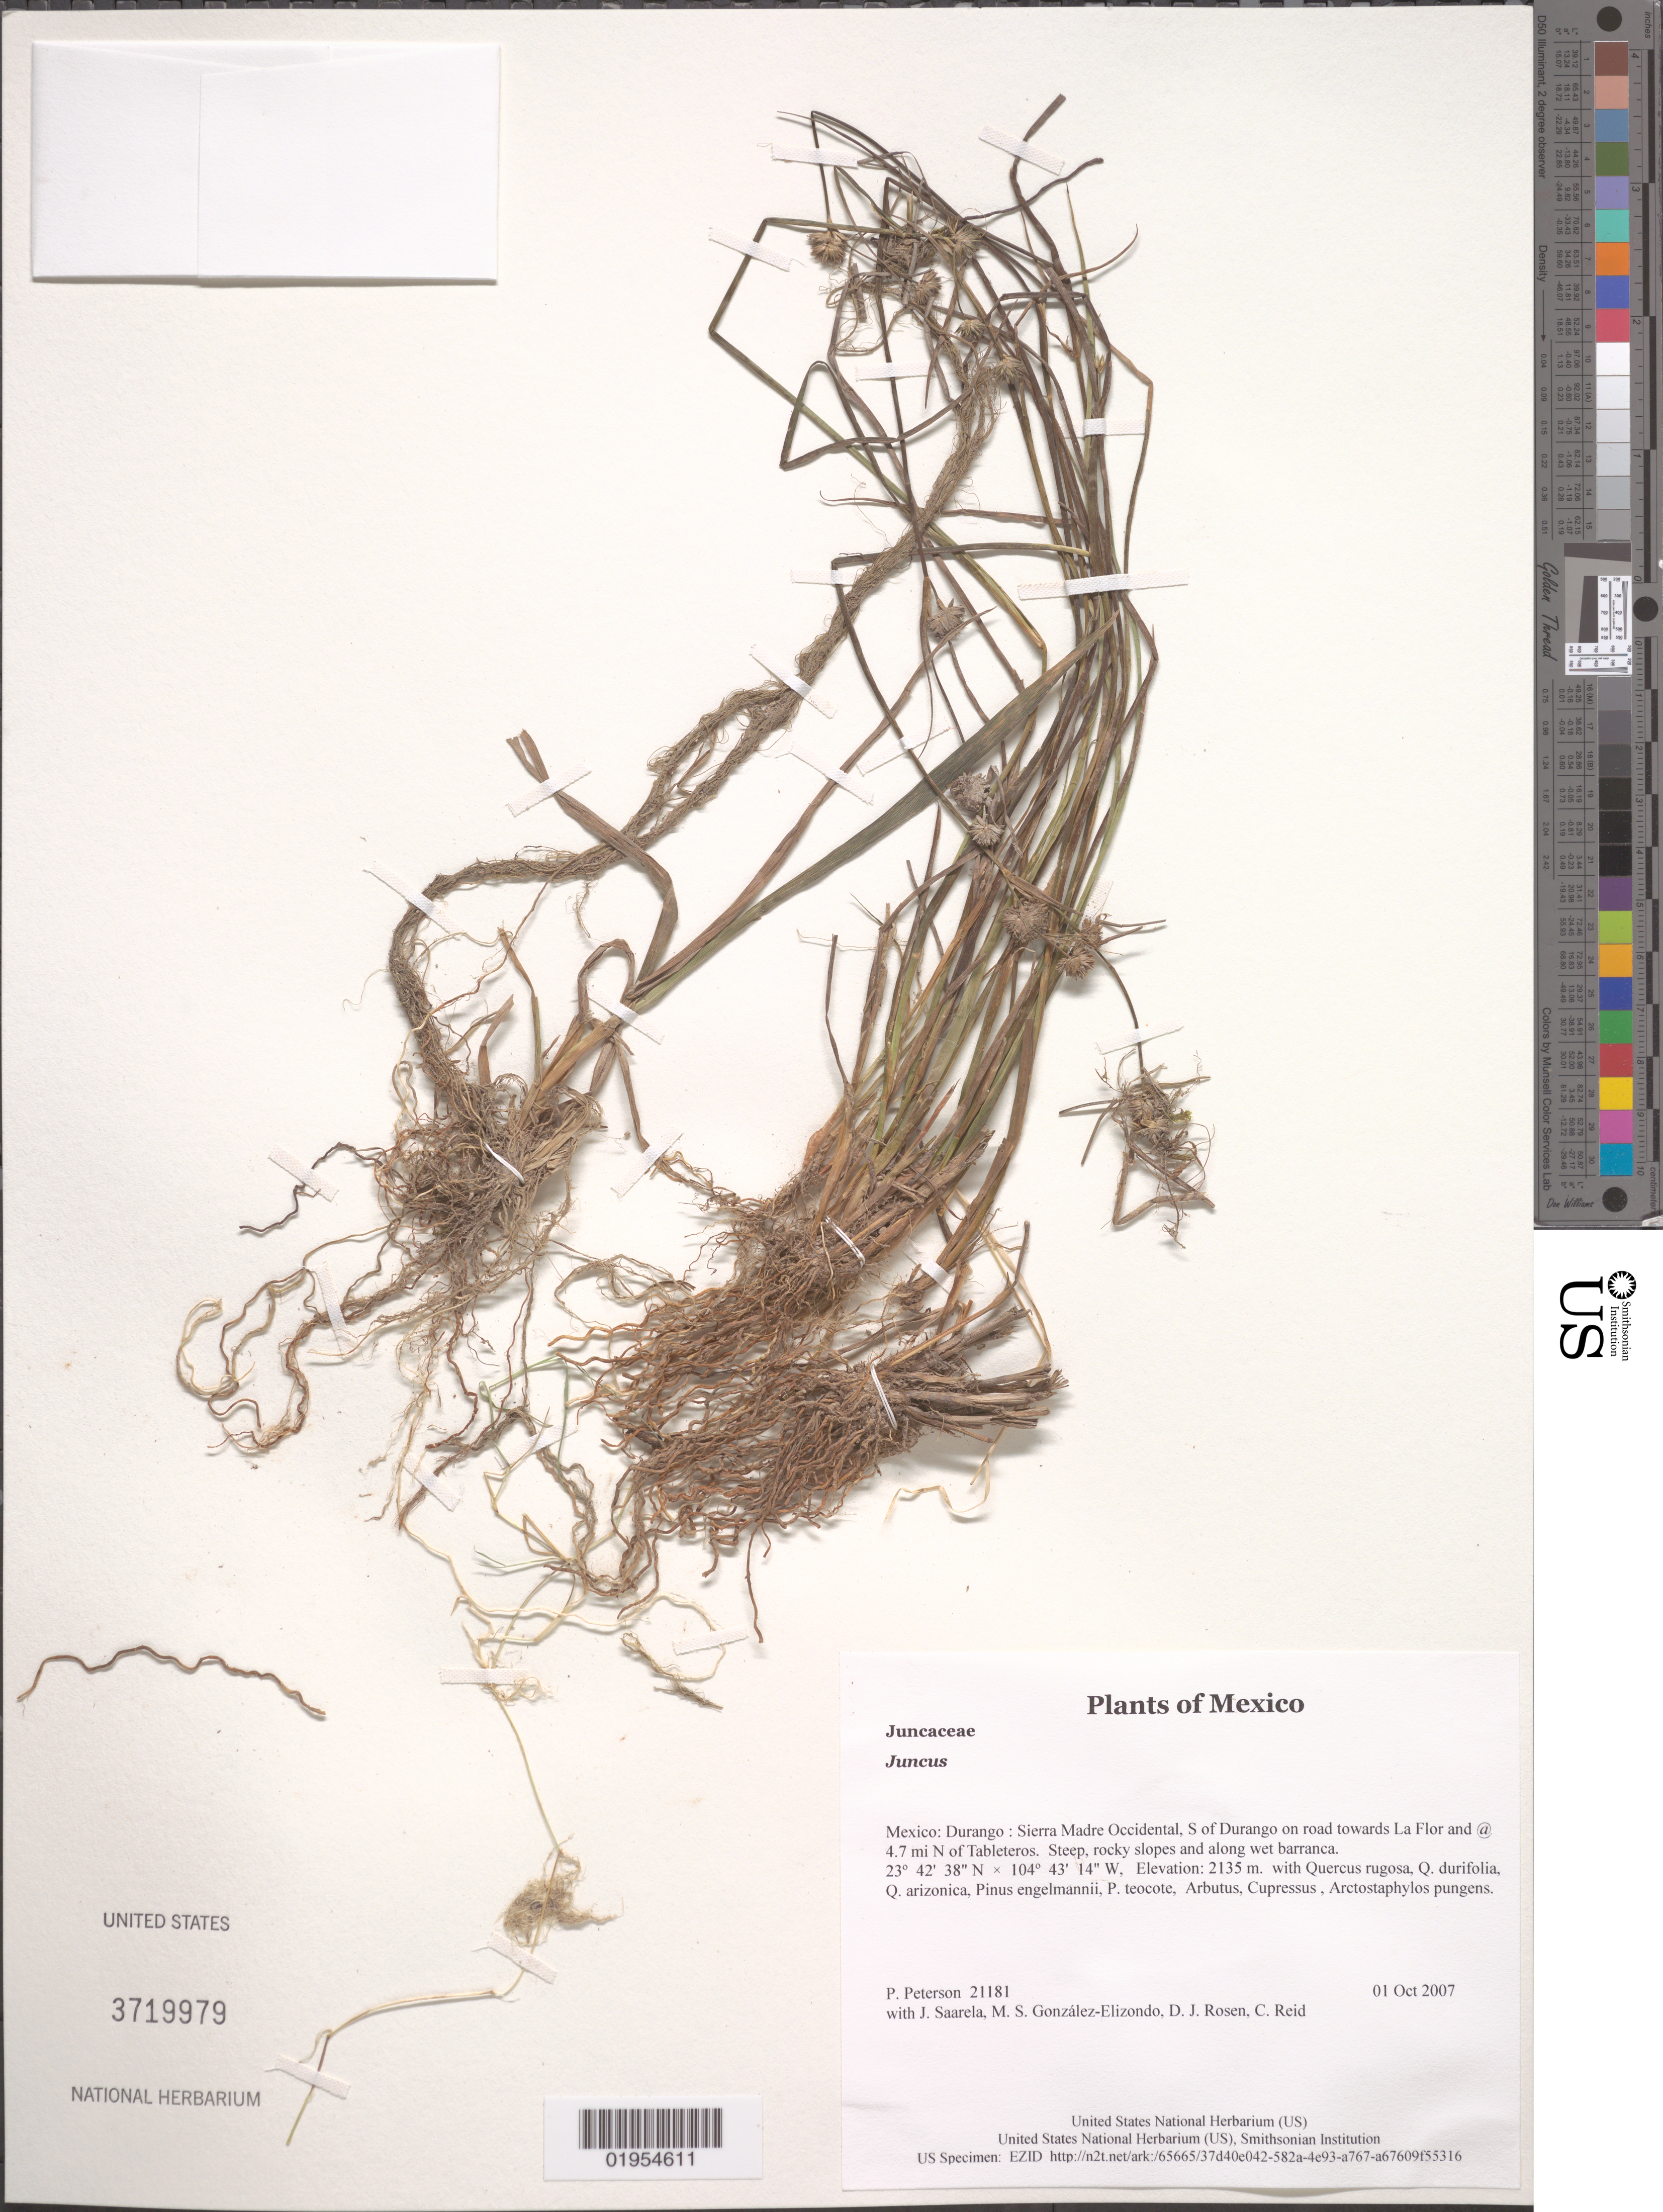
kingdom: Plantae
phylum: Tracheophyta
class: Liliopsida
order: Poales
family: Juncaceae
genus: Juncus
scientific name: Juncus sp.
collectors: P. M. Peterson, J. Saarela, M. S. González-Elizondo, D. J. Rosen & C. Reid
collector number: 21181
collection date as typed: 01 Oct 2007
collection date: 2007-10-01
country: Mexico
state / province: Durango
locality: Sierra Madre Occidental, S of Durango on road towards La Flor and @ 4.7 mi N of Tableteros. Steep, rocky slopes and along wet barranca.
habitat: with Quercus rugosa, Q. durifolia, Q. arizonica, Pinus engelmannii, P. teocote, Arbutus, Cupressus , Arctostaphylos pungens.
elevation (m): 2135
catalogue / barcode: US 3719979